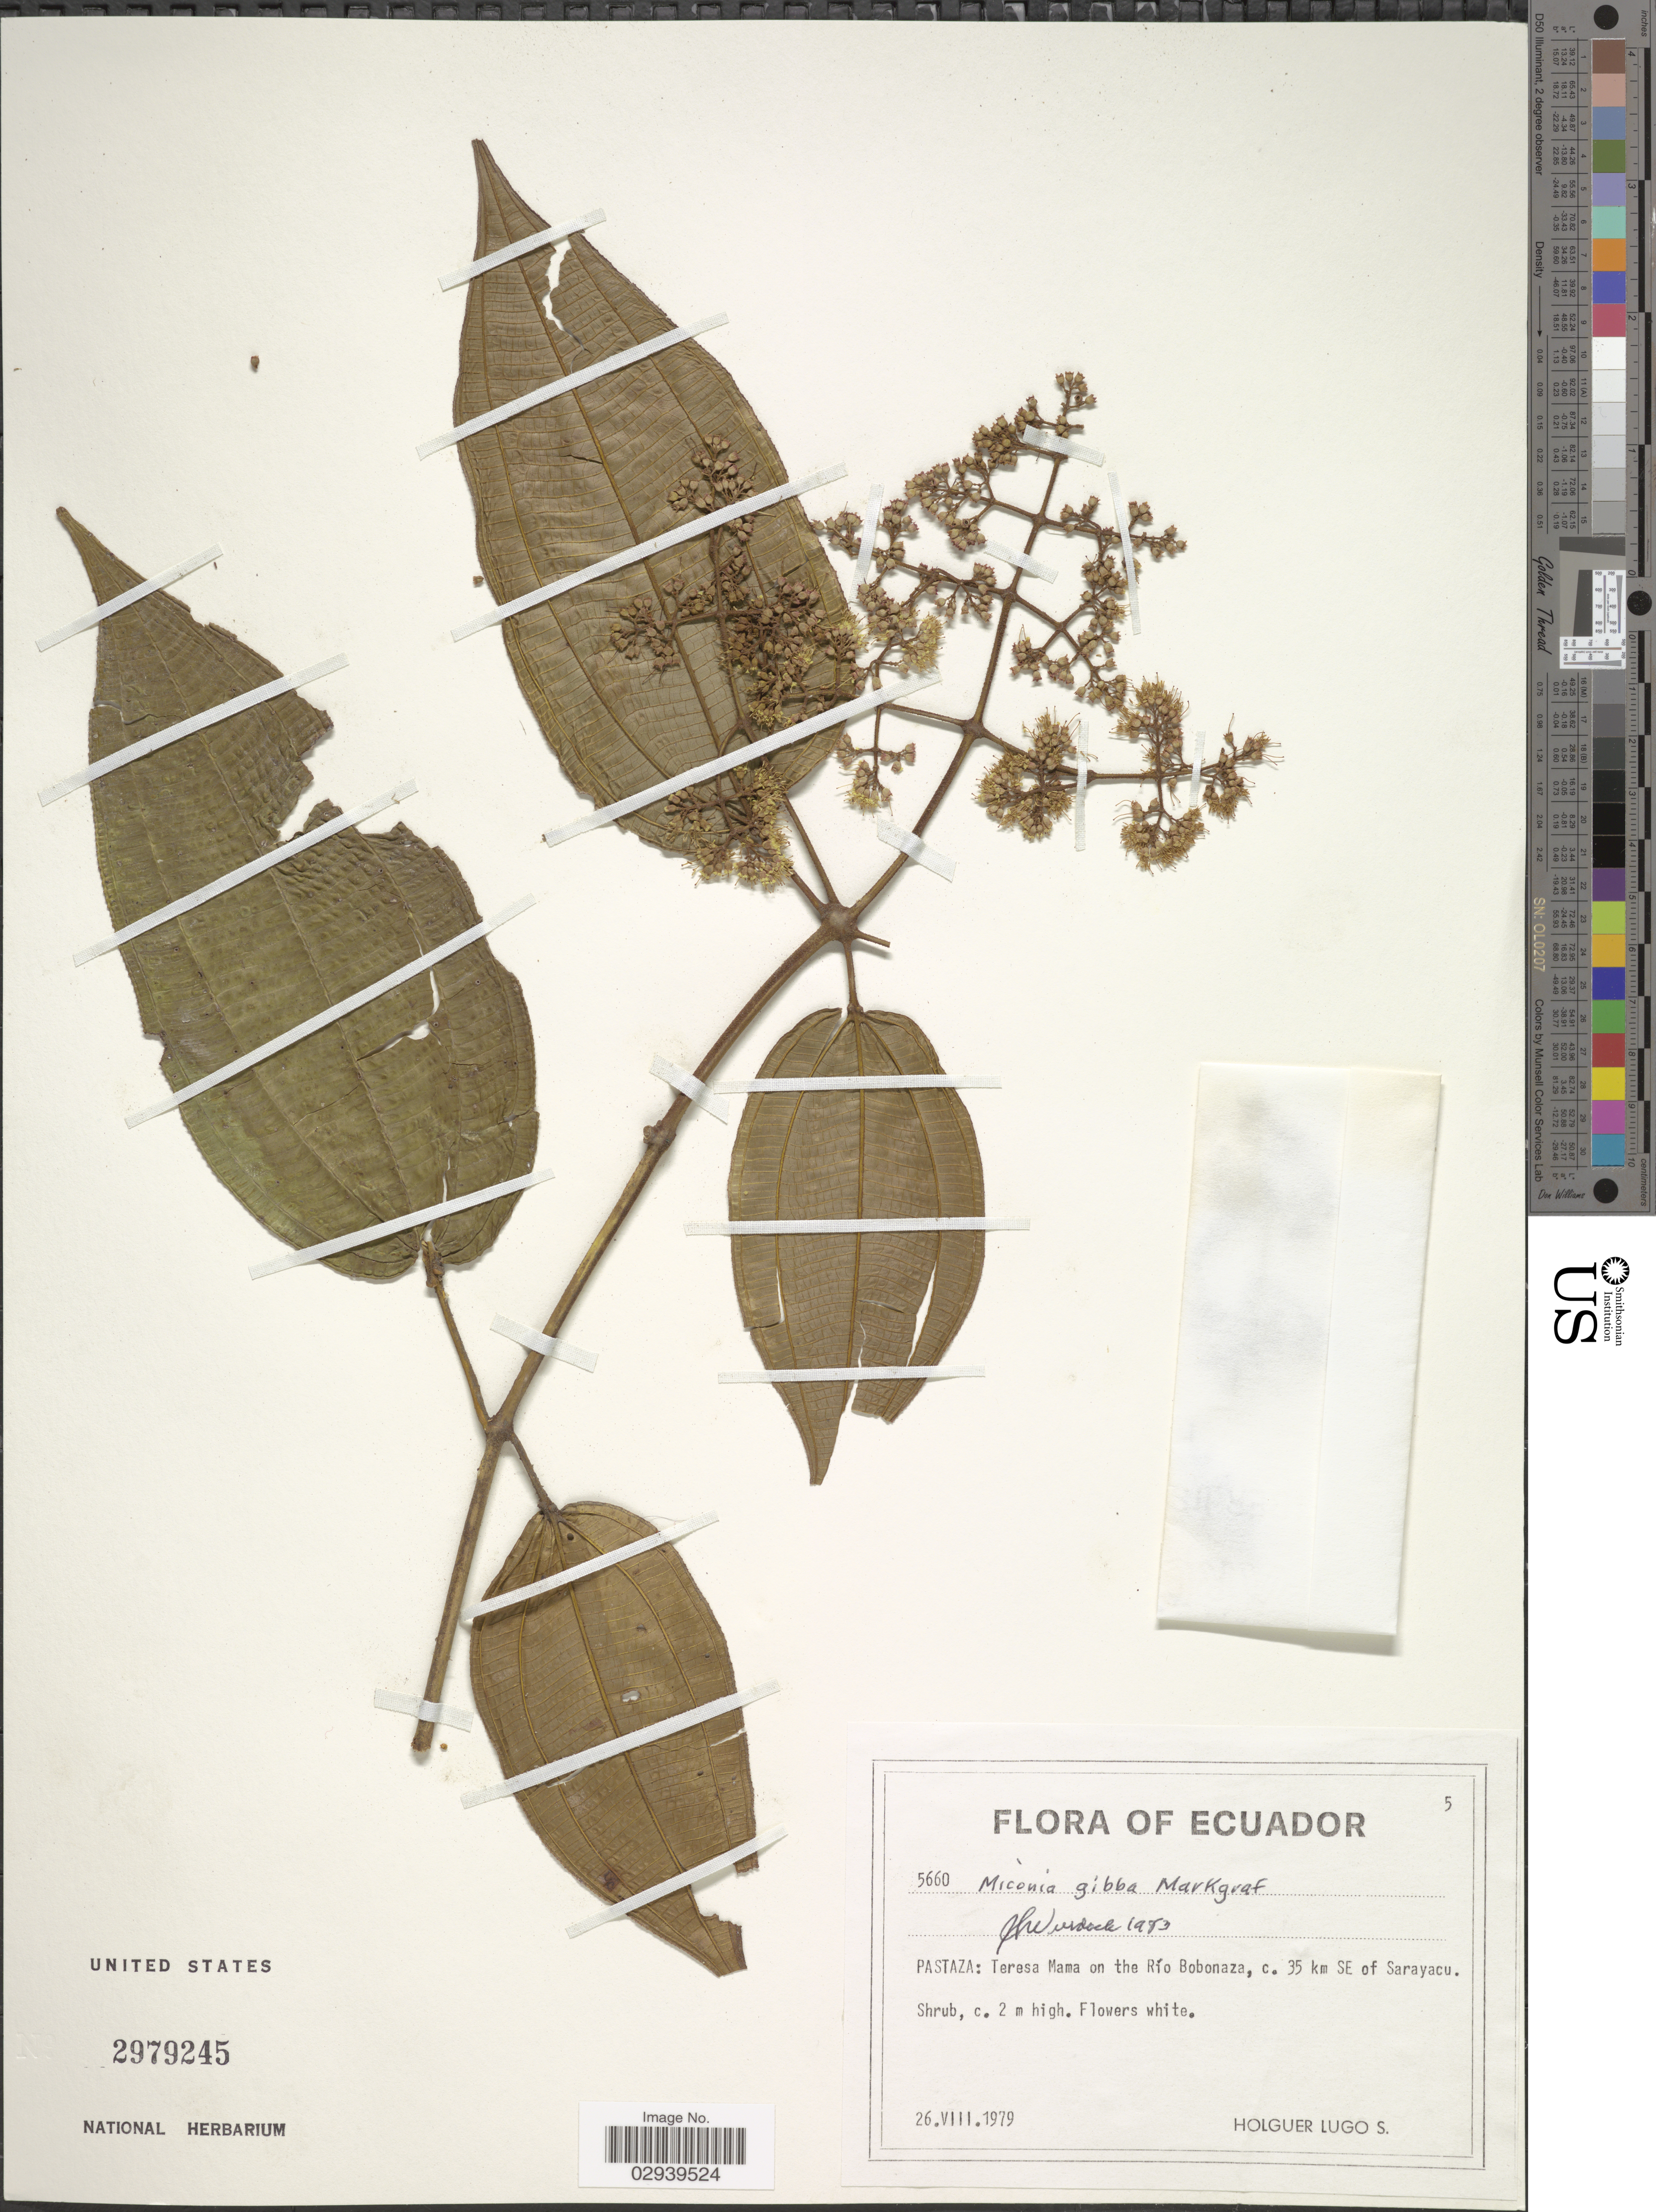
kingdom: Plantae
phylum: Tracheophyta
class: Magnoliopsida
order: Myrtales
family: Melastomataceae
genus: Miconia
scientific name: Miconia gibba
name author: Markgr.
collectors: H. Lugo S.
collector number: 5660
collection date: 1979-08-26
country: Ecuador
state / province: Pastaza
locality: Teresa Mama on the Río Bobonaza, c. 35 km SE of Sarayacu.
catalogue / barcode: US 2979245